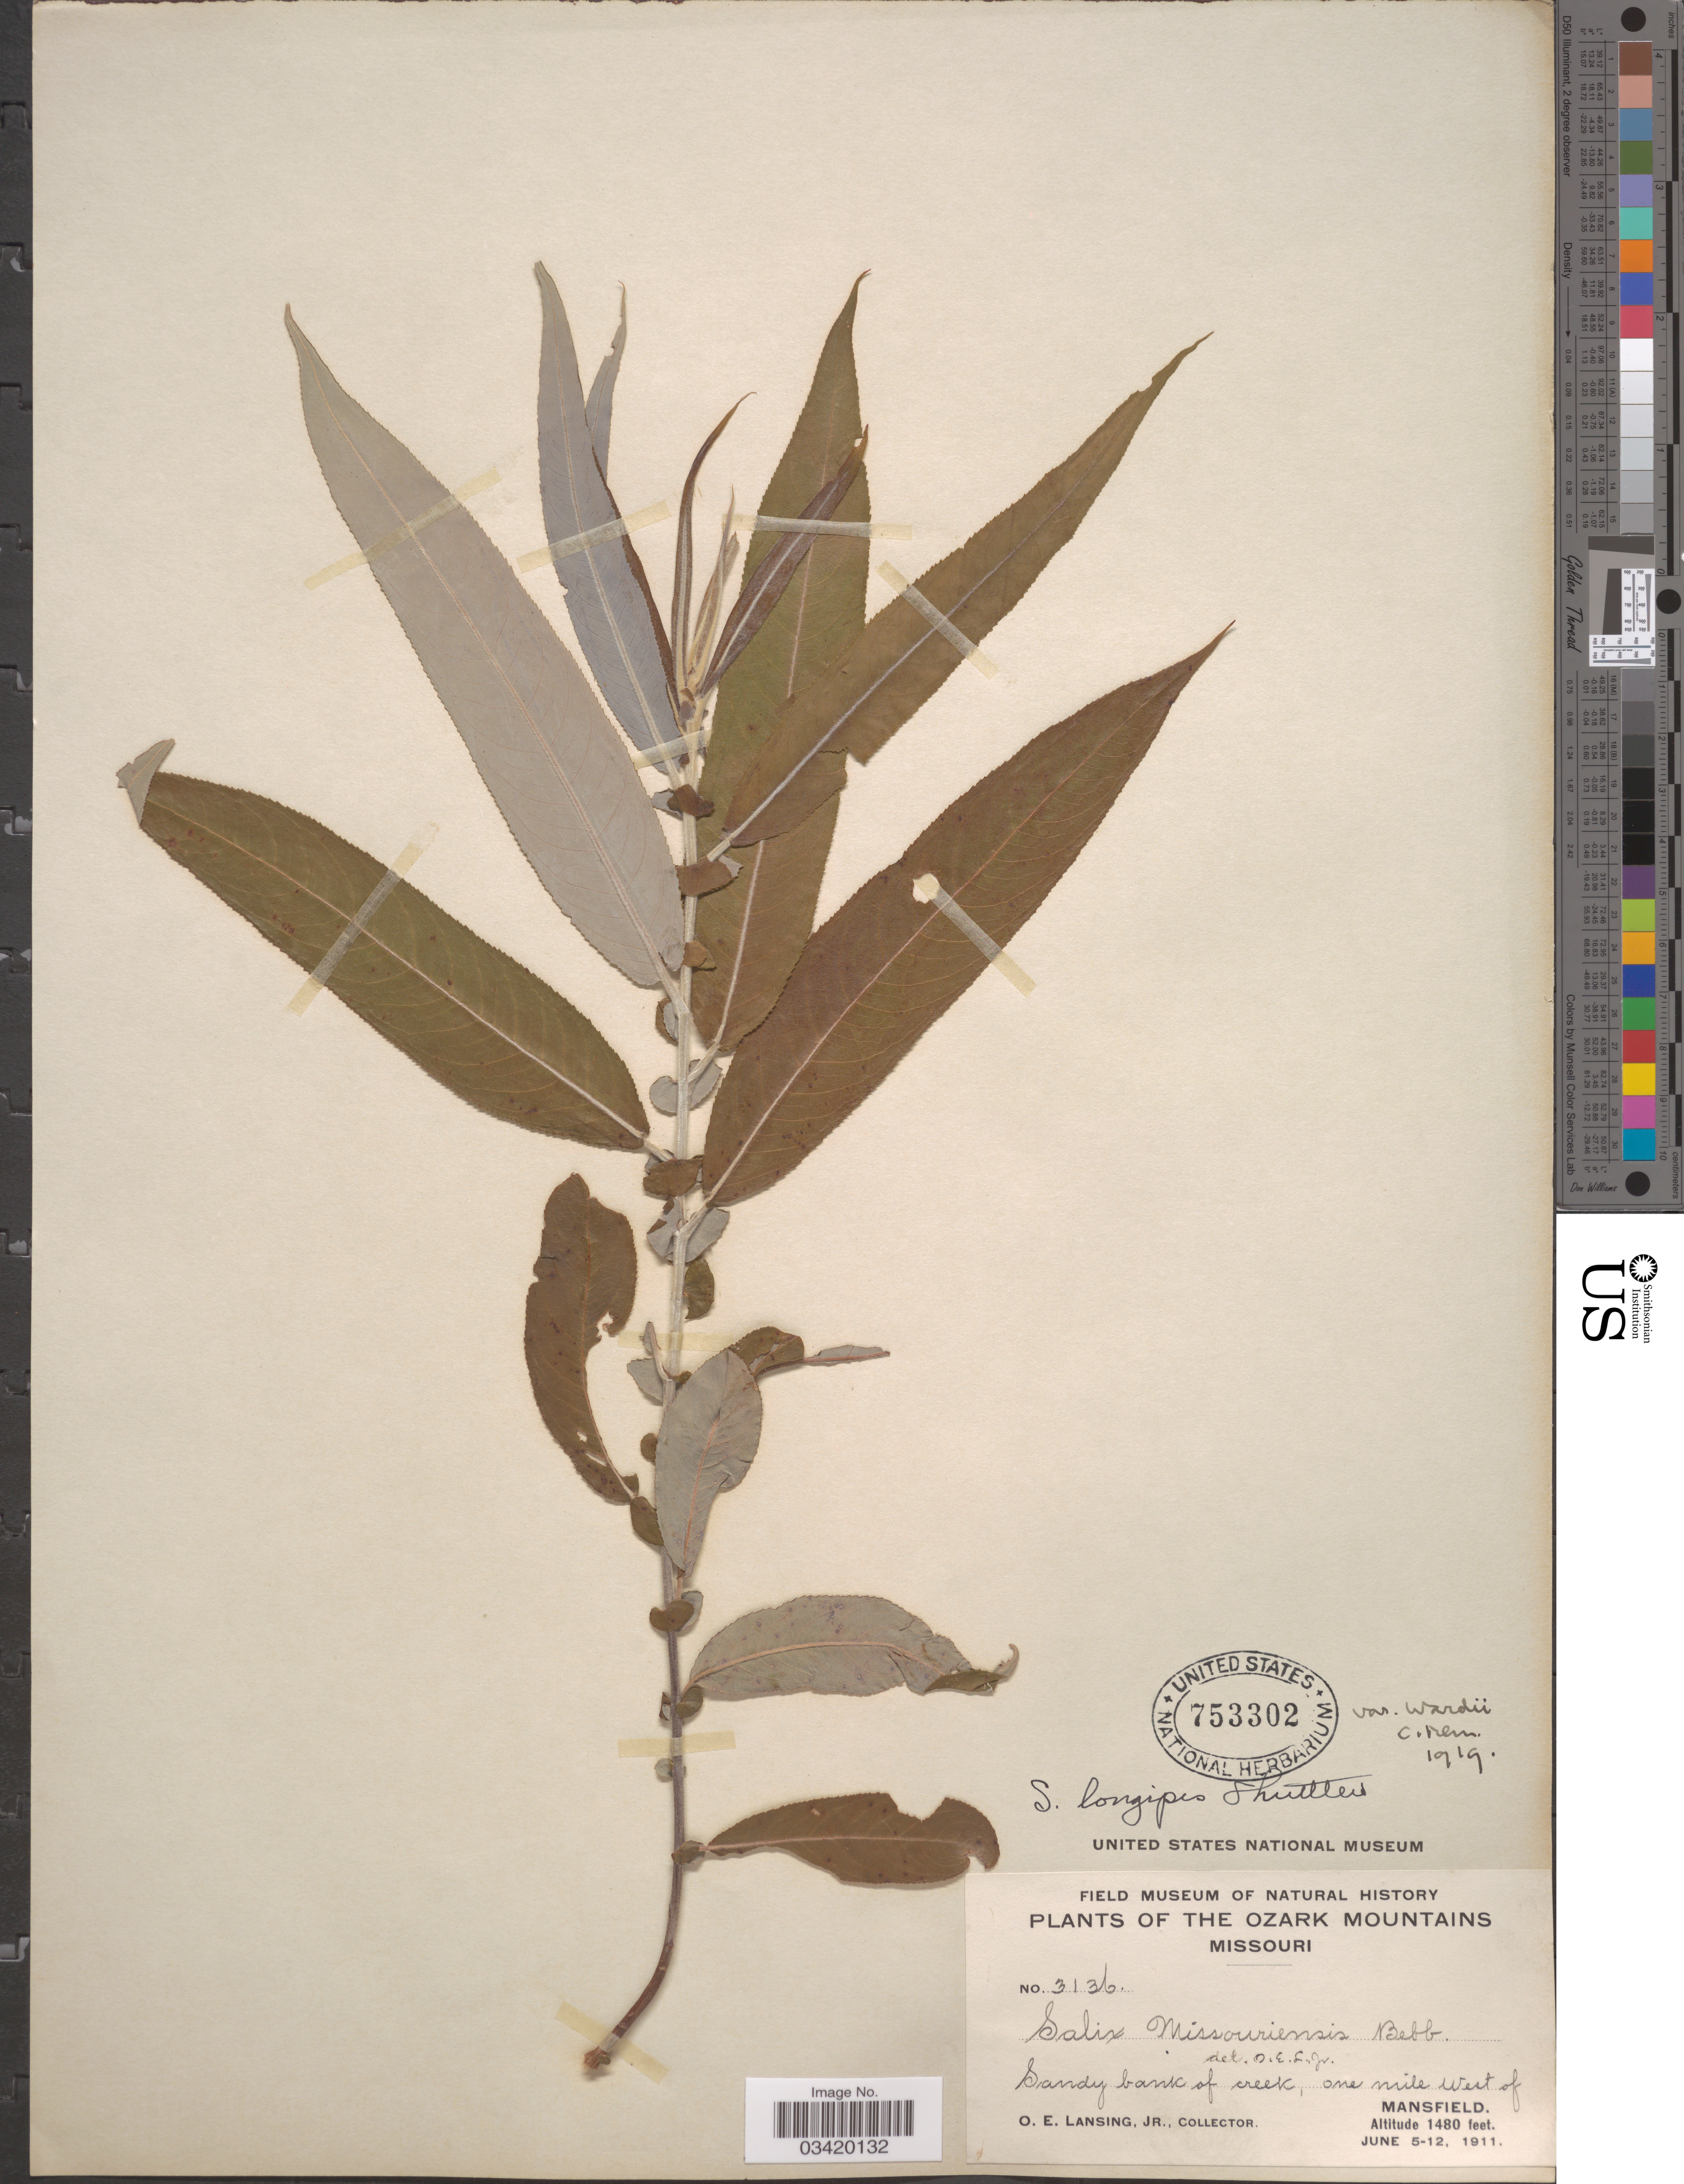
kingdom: Plantae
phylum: Tracheophyta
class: Magnoliopsida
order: Malpighiales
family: Salicaceae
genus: Salix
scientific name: Salix caroliniana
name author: Michx.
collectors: O. Lansing Jr.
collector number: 3136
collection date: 1911-06-05/1911-06-12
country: United States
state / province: Missouri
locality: The Ozark Mountains. Sandy bank of creek, one mile West of Mansfield.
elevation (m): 451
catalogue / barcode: US 753302